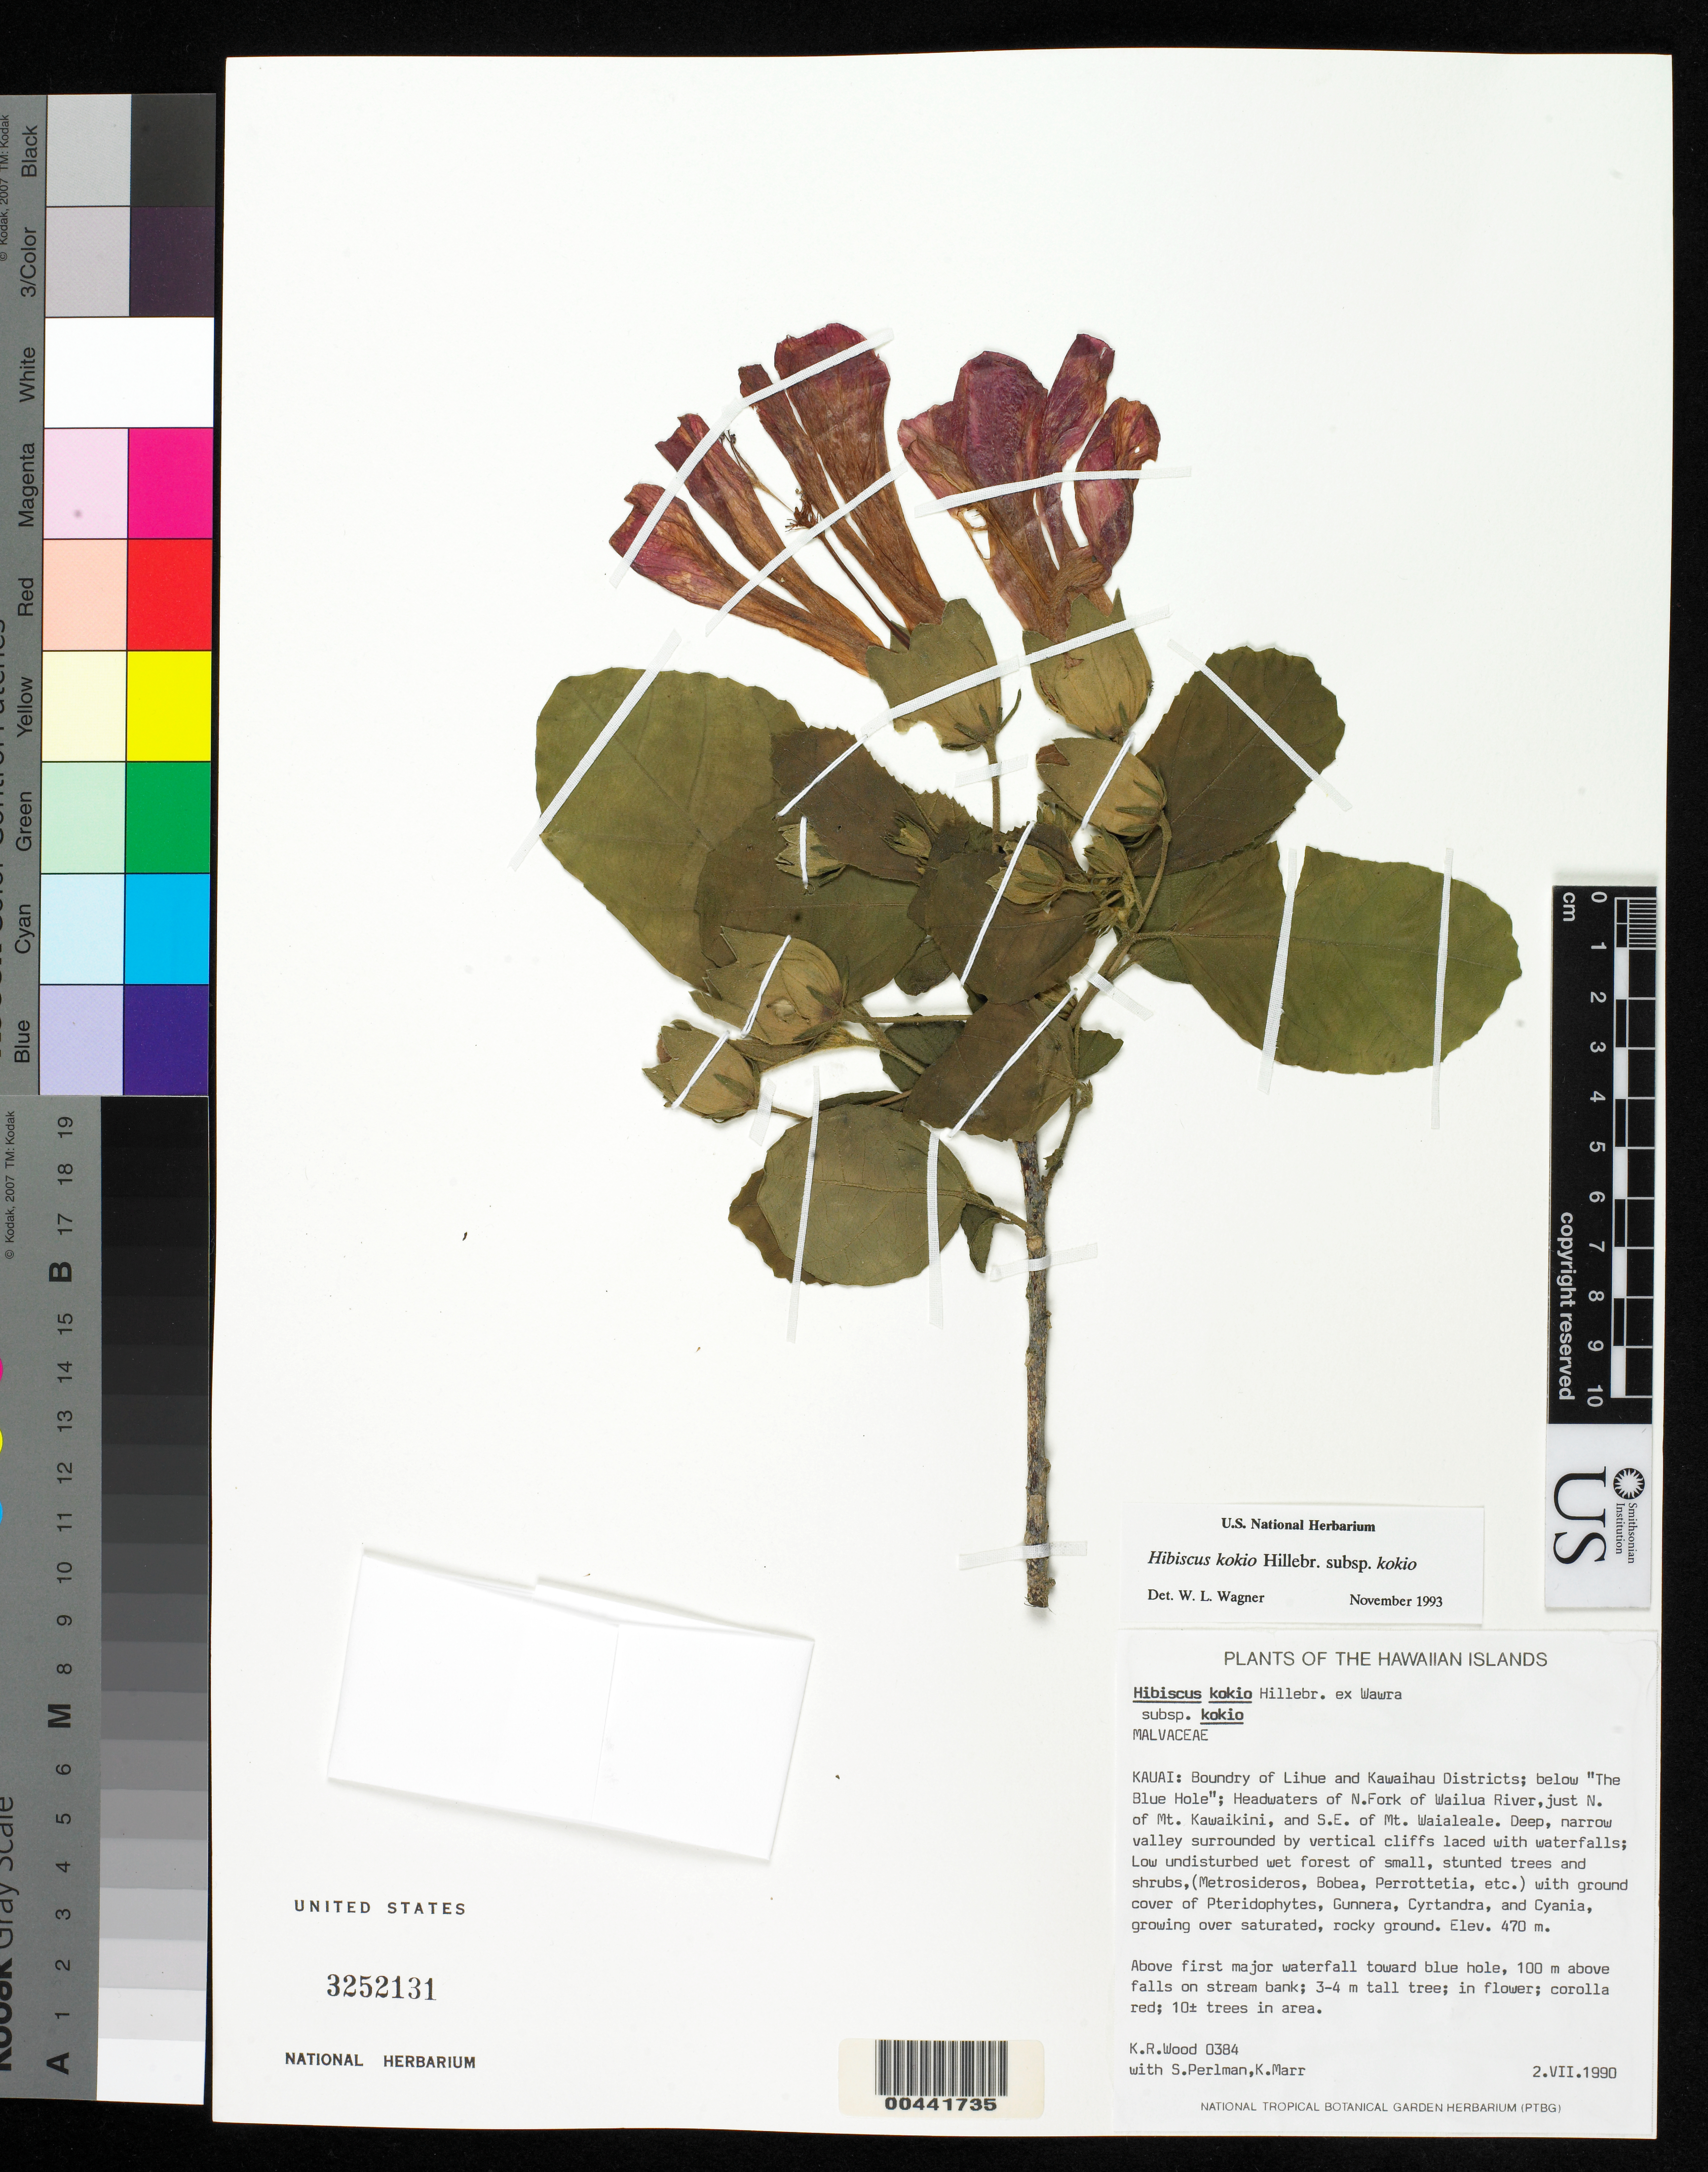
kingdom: Plantae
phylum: Tracheophyta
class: Magnoliopsida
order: Malvales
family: Malvaceae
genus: Hibiscus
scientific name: Hibiscus kokio subsp. kokio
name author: Hillebr. ex Wawra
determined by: Wagner, W. L., (BOT), Smithsonian Institution - National Museum of Natural History (UNITED STATES)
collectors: K. R. Wood, S. P. Perlman & K. Marr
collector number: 0384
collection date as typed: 2 Jul 1990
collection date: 1990-07-02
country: United States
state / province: Hawaii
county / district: Kauai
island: Kaua'i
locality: Boundary of Lihue and Kawaihau Dist., below The Blue Hole, hdwtrs. of N fork of Wailua River, just N of Mt. Kawaikini...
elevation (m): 470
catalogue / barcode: US 3252131